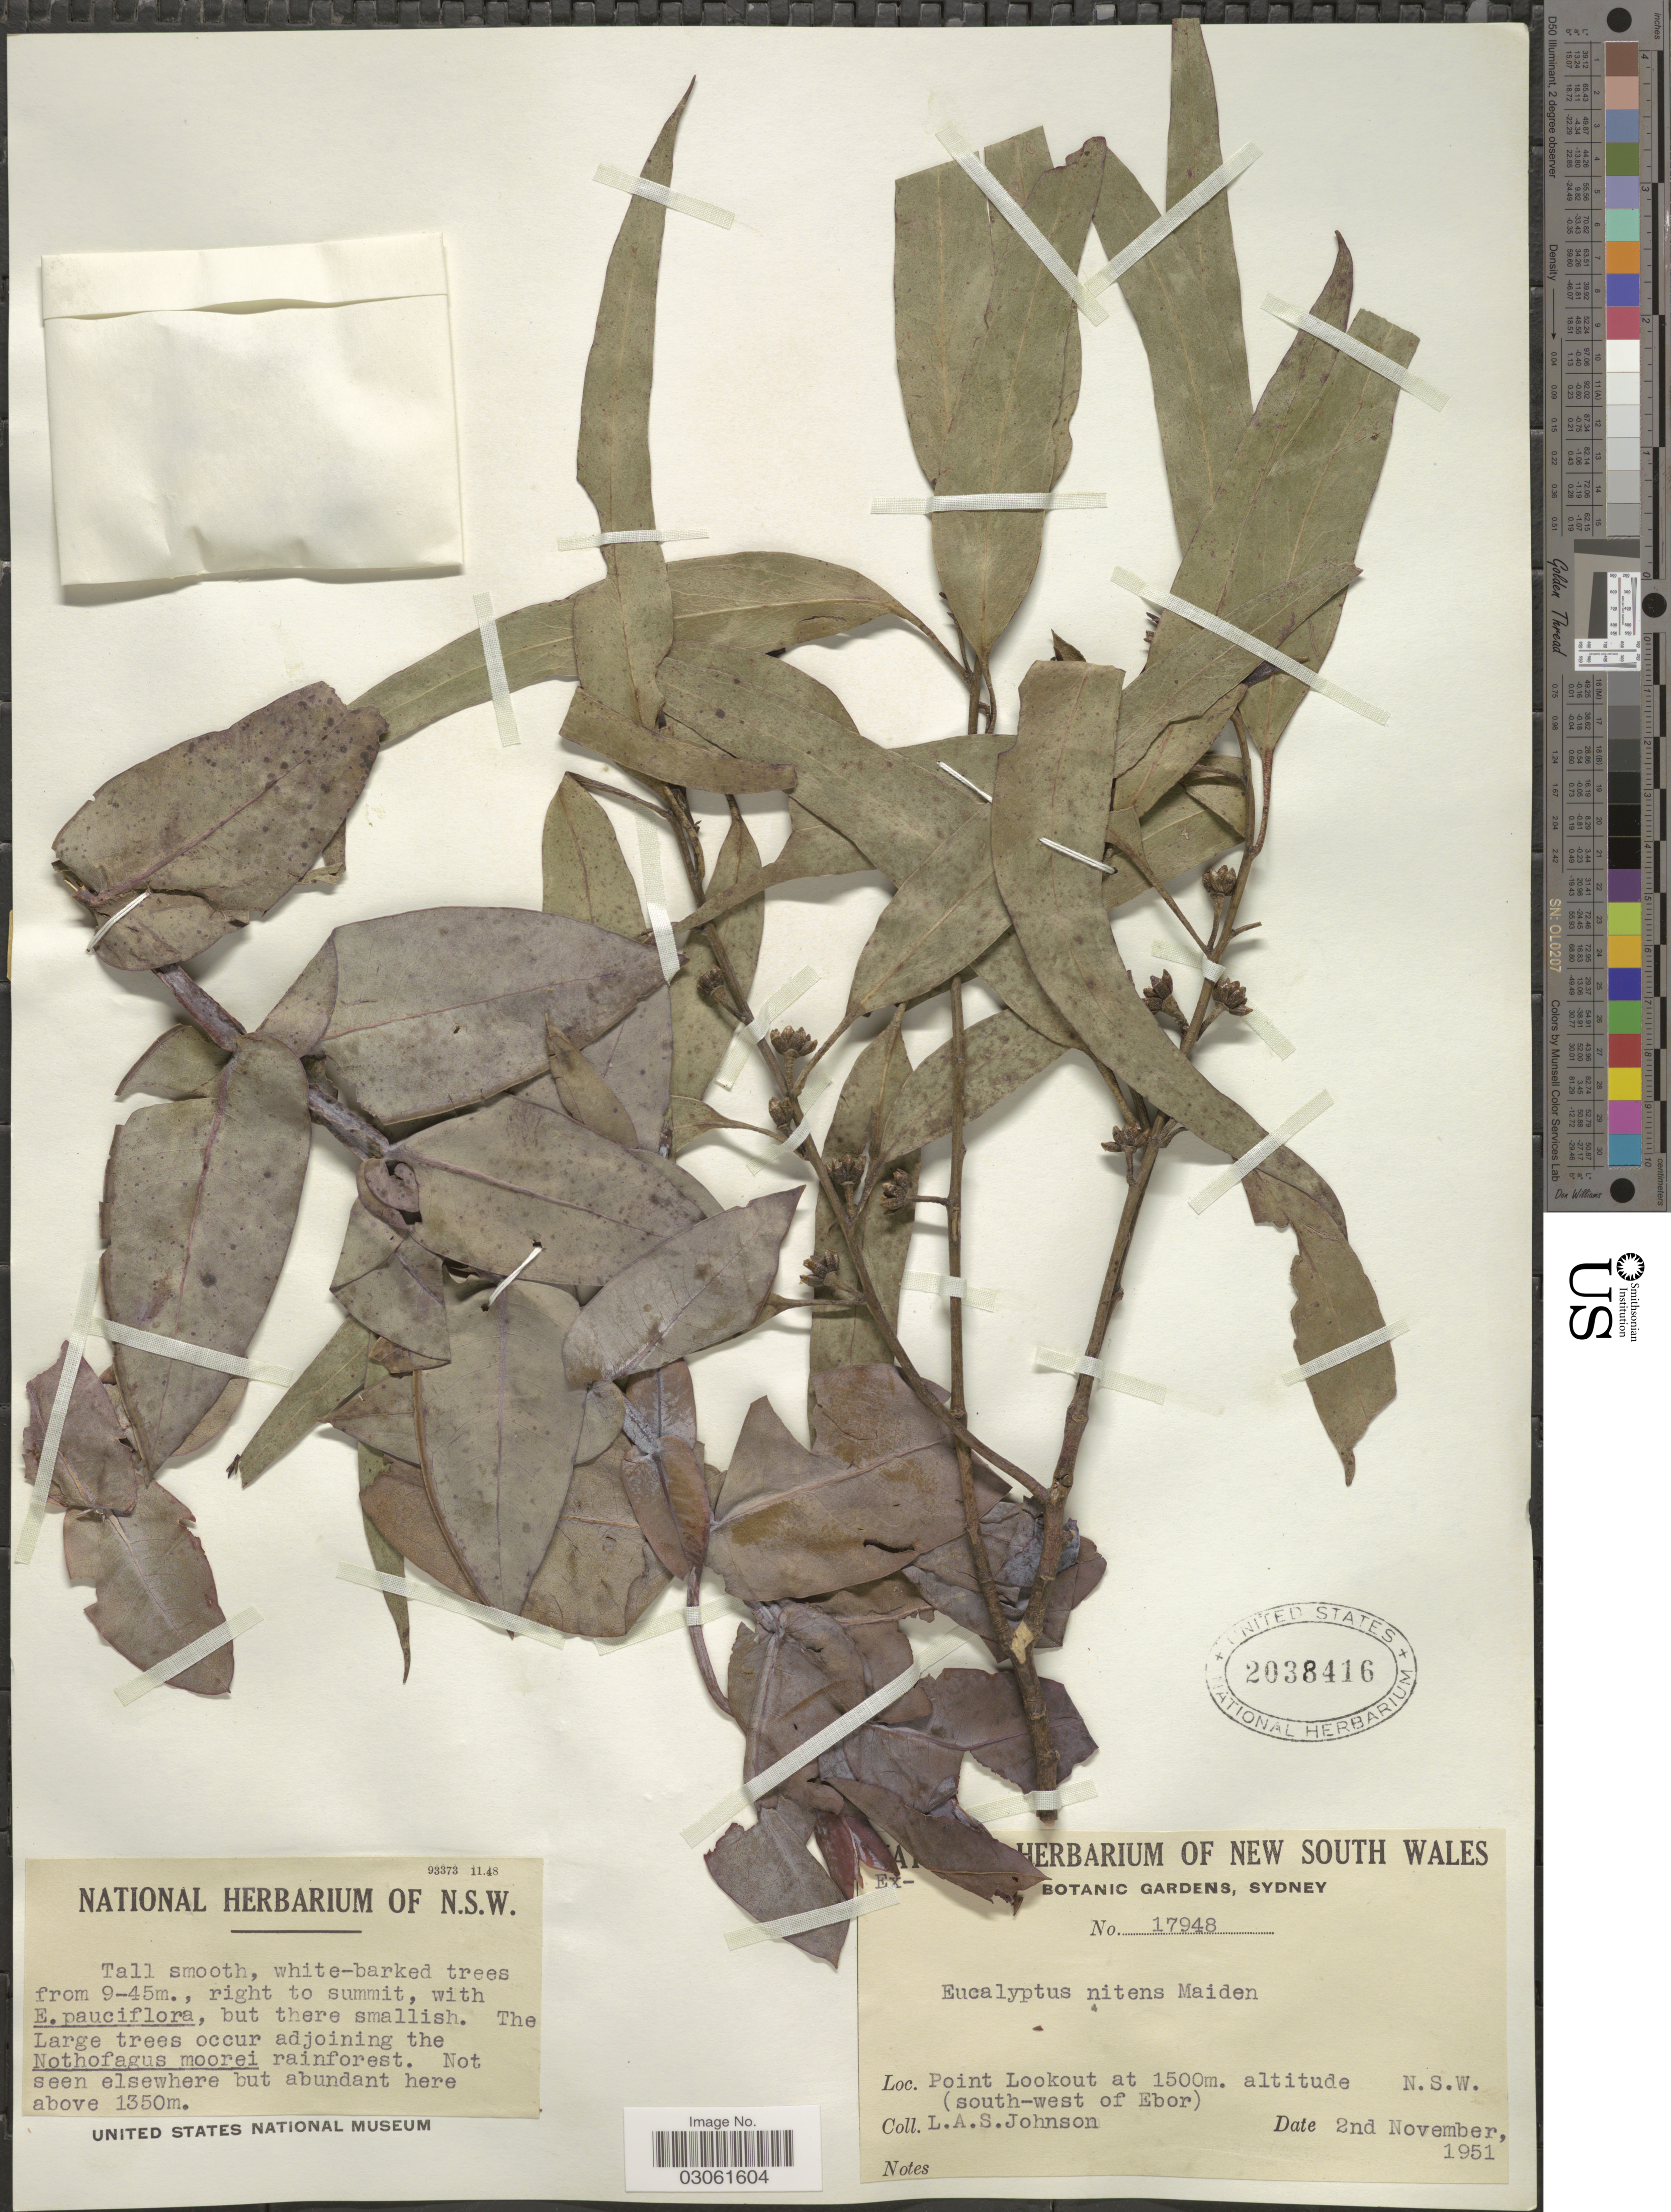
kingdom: Plantae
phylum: Tracheophyta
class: Magnoliopsida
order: Myrtales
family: Myrtaceae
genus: Eucalyptus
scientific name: Eucalyptus nitens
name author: (H. Deane & Maiden) Maiden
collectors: L. A. S. Johnson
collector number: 17948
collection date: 1951-11-02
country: Australia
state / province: New South Wales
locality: Point Lookout (south-west of Ebor).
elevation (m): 1350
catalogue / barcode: US 2038416